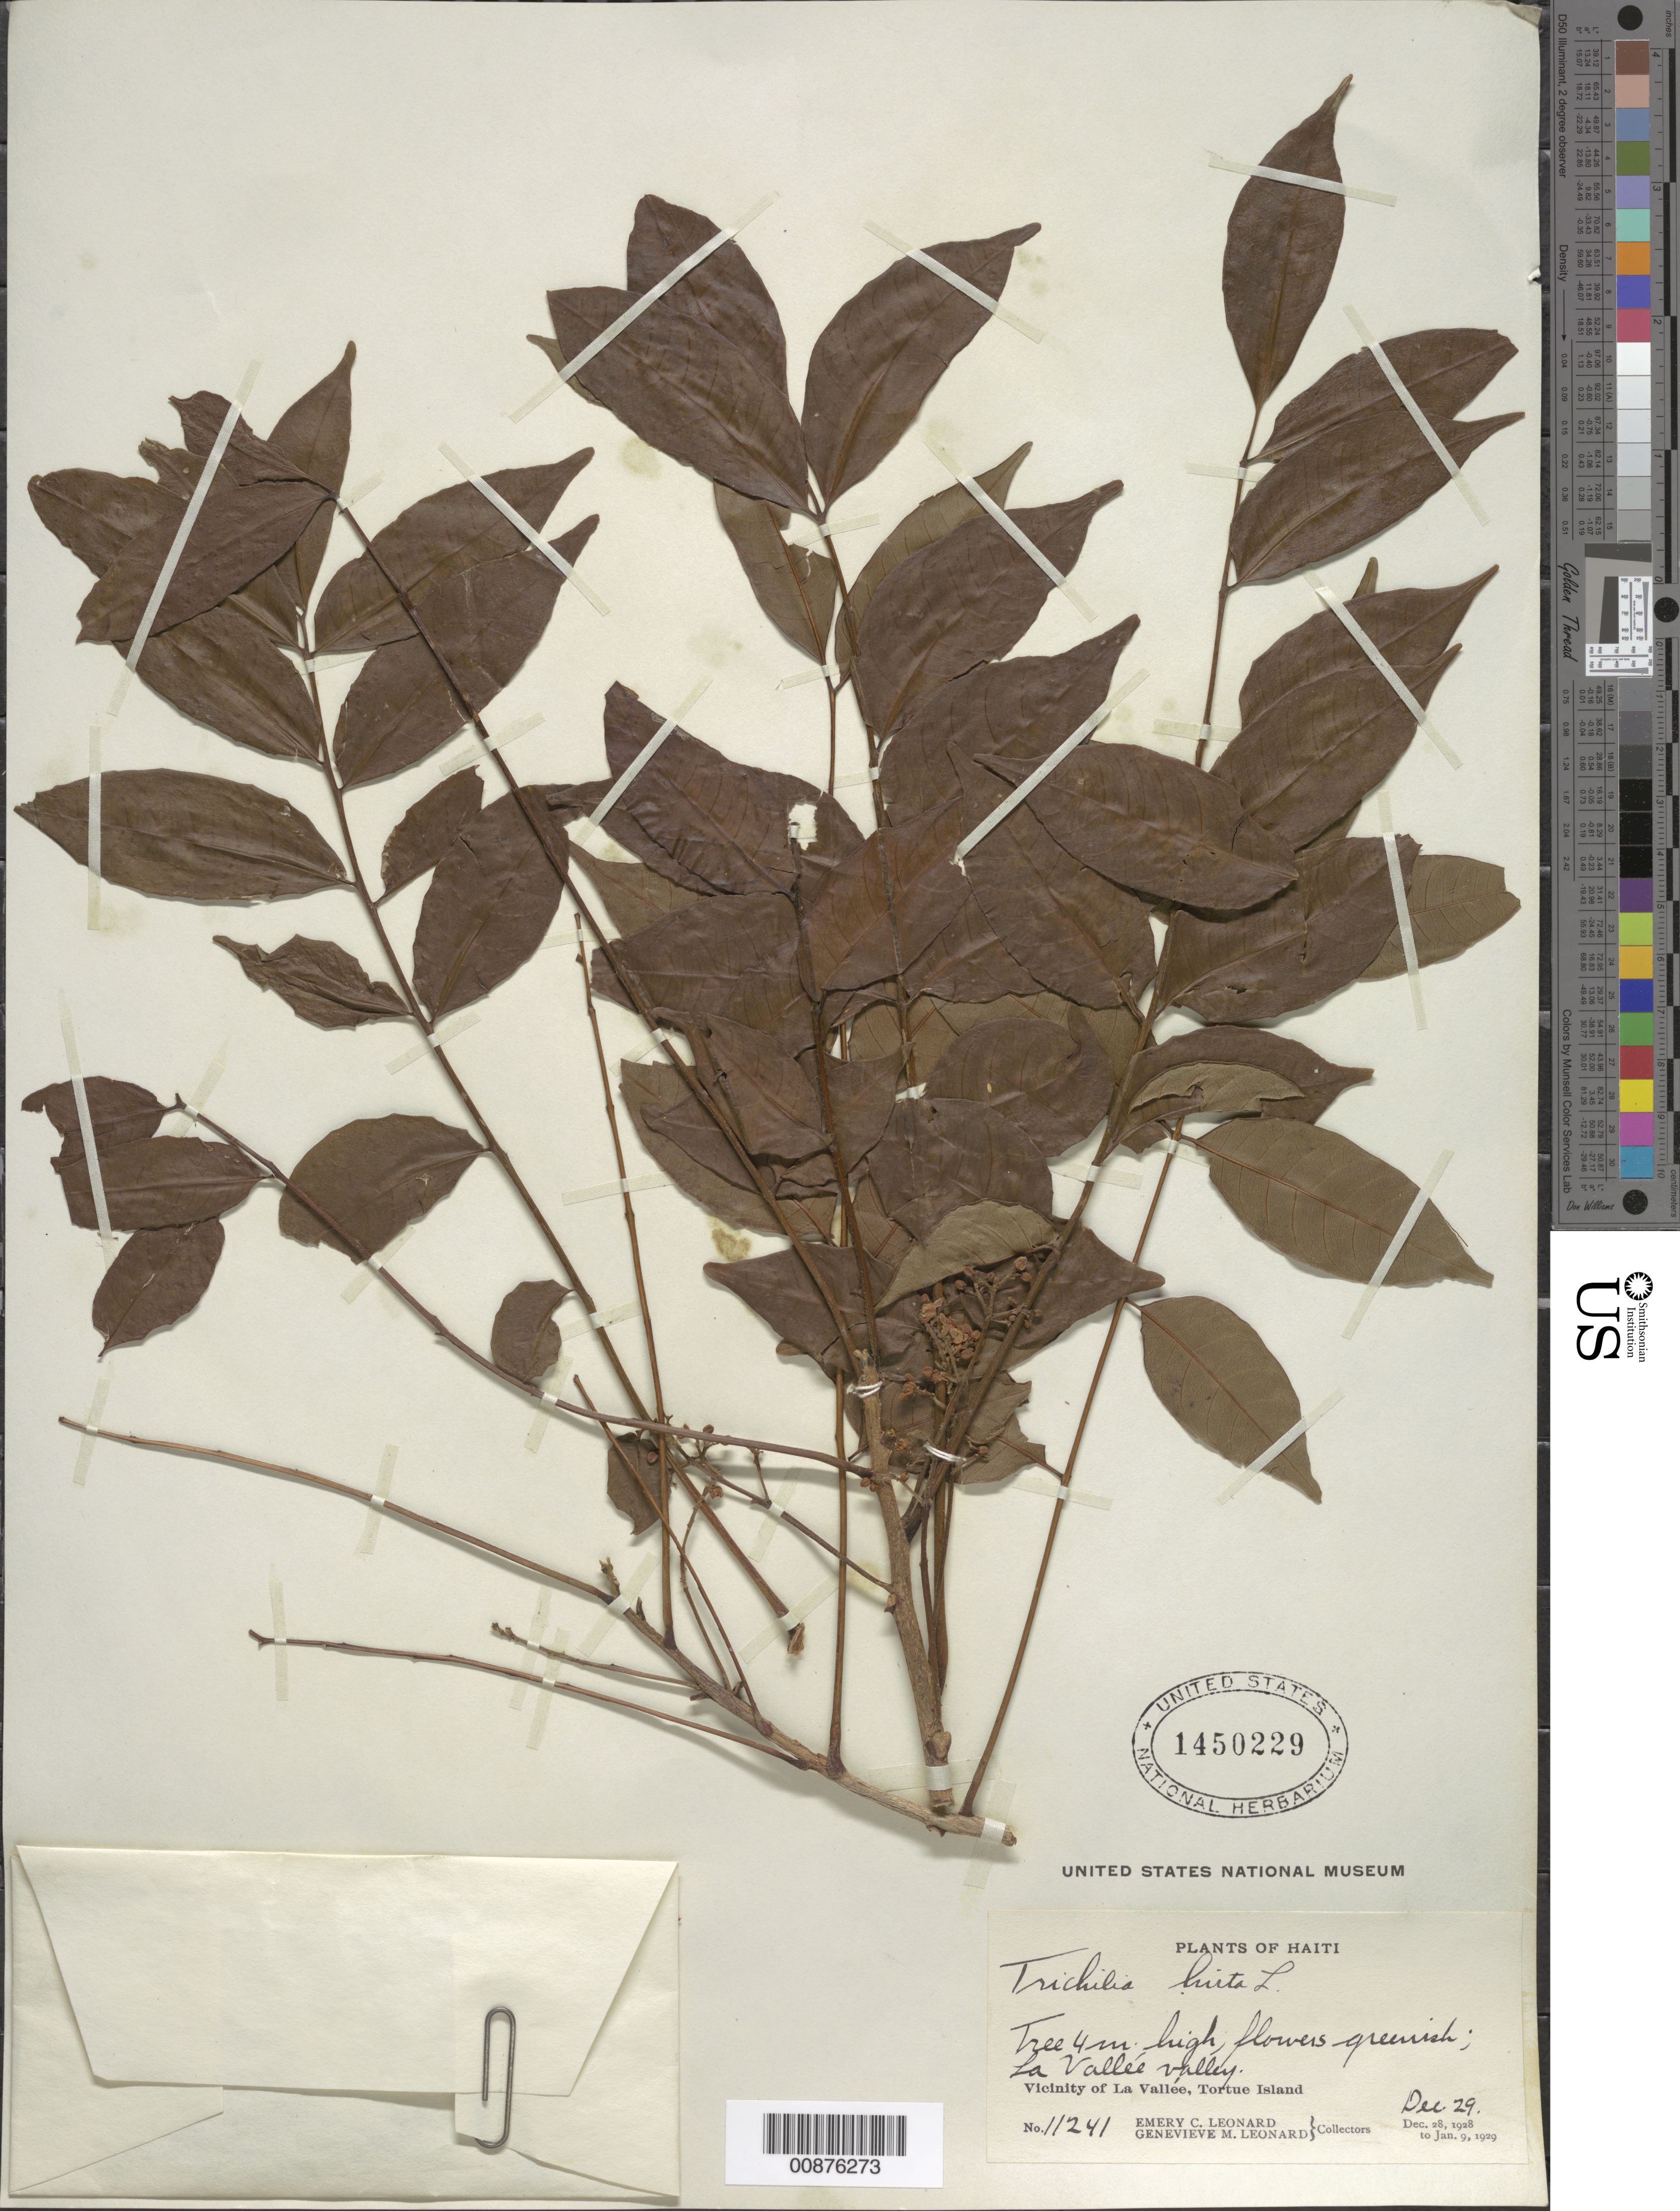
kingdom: Plantae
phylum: Tracheophyta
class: Magnoliopsida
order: Sapindales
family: Meliaceae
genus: Trichilia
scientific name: Trichilia hirta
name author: L.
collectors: E. C. Leonard & G. M. Leonard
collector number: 11241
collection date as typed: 29 Dec 1928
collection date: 1928-12-29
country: Haiti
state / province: Nord-Ouest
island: Île de la Tortue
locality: Vicinity of La Vallée, La Vallée valley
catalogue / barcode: US 1450229